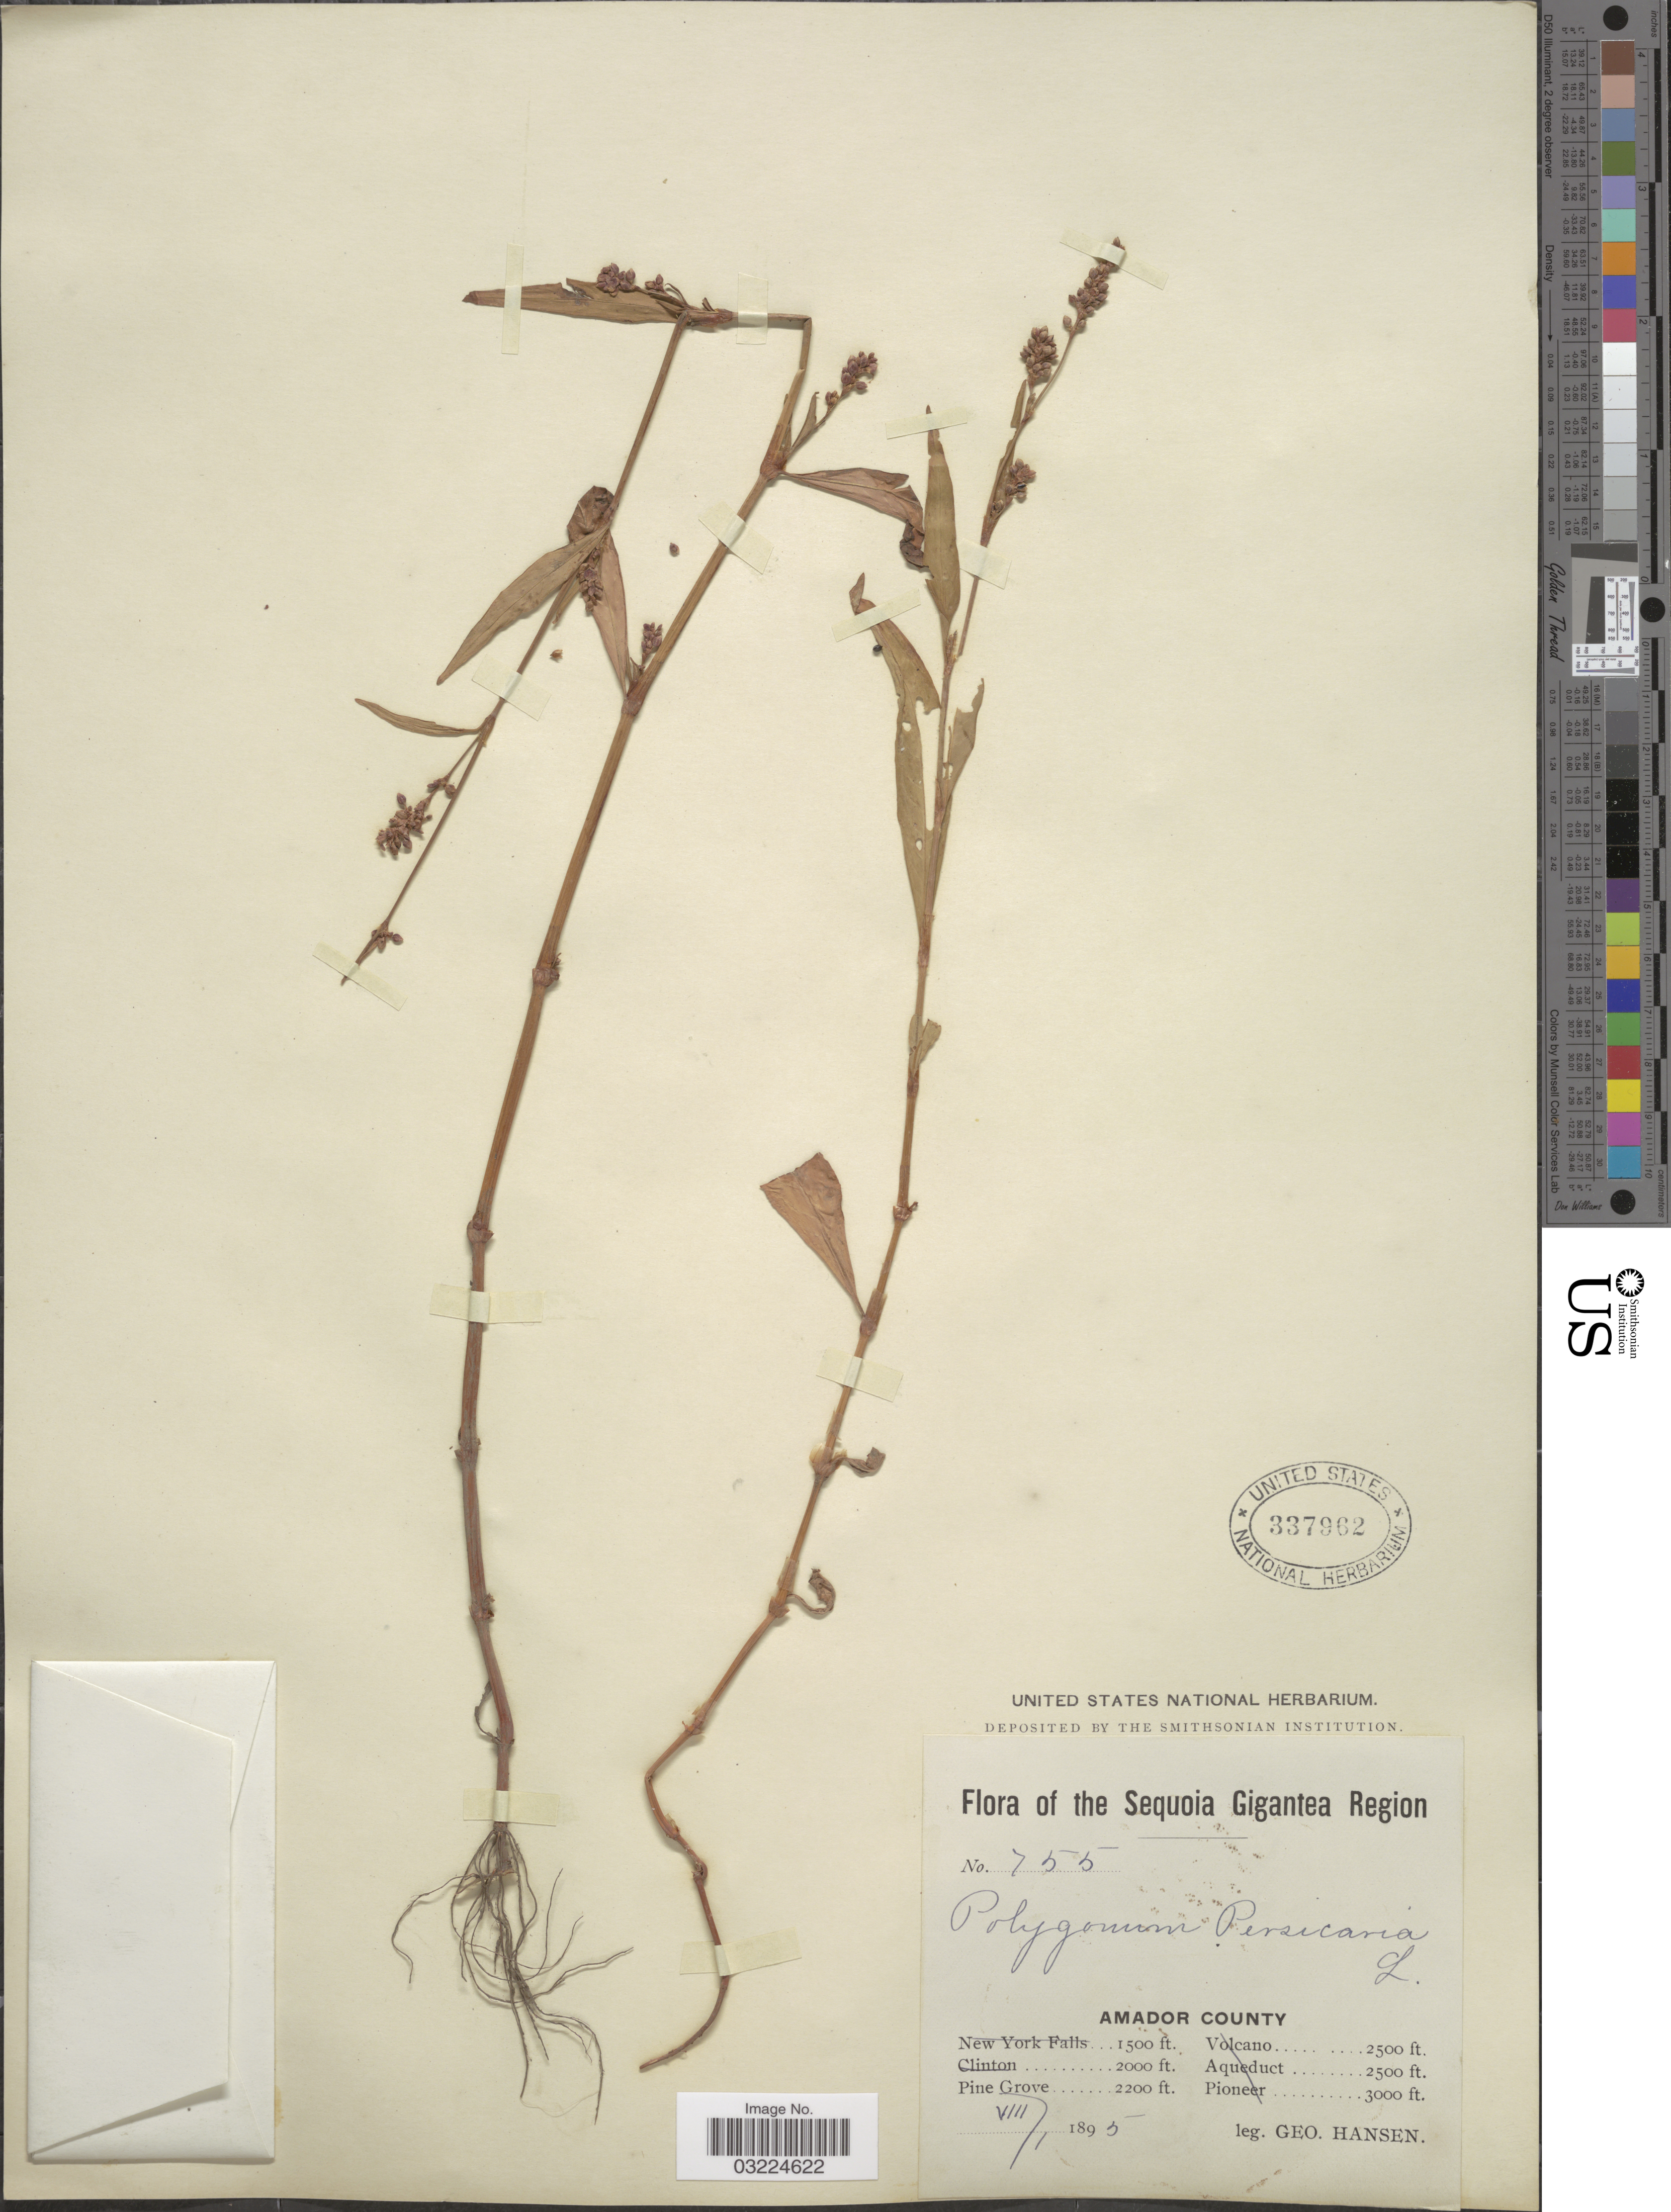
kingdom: Plantae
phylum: Tracheophyta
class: Magnoliopsida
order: Caryophyllales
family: Polygonaceae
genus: Persicaria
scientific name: Persicaria maculosa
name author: S.F. Gray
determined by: Atha, D. E.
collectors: G. Hansen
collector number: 755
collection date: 1895-08-01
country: United States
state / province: California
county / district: Amador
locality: Sequoia Gigantea Region. Amador County. Pine Grove.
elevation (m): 671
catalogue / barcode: US 337962